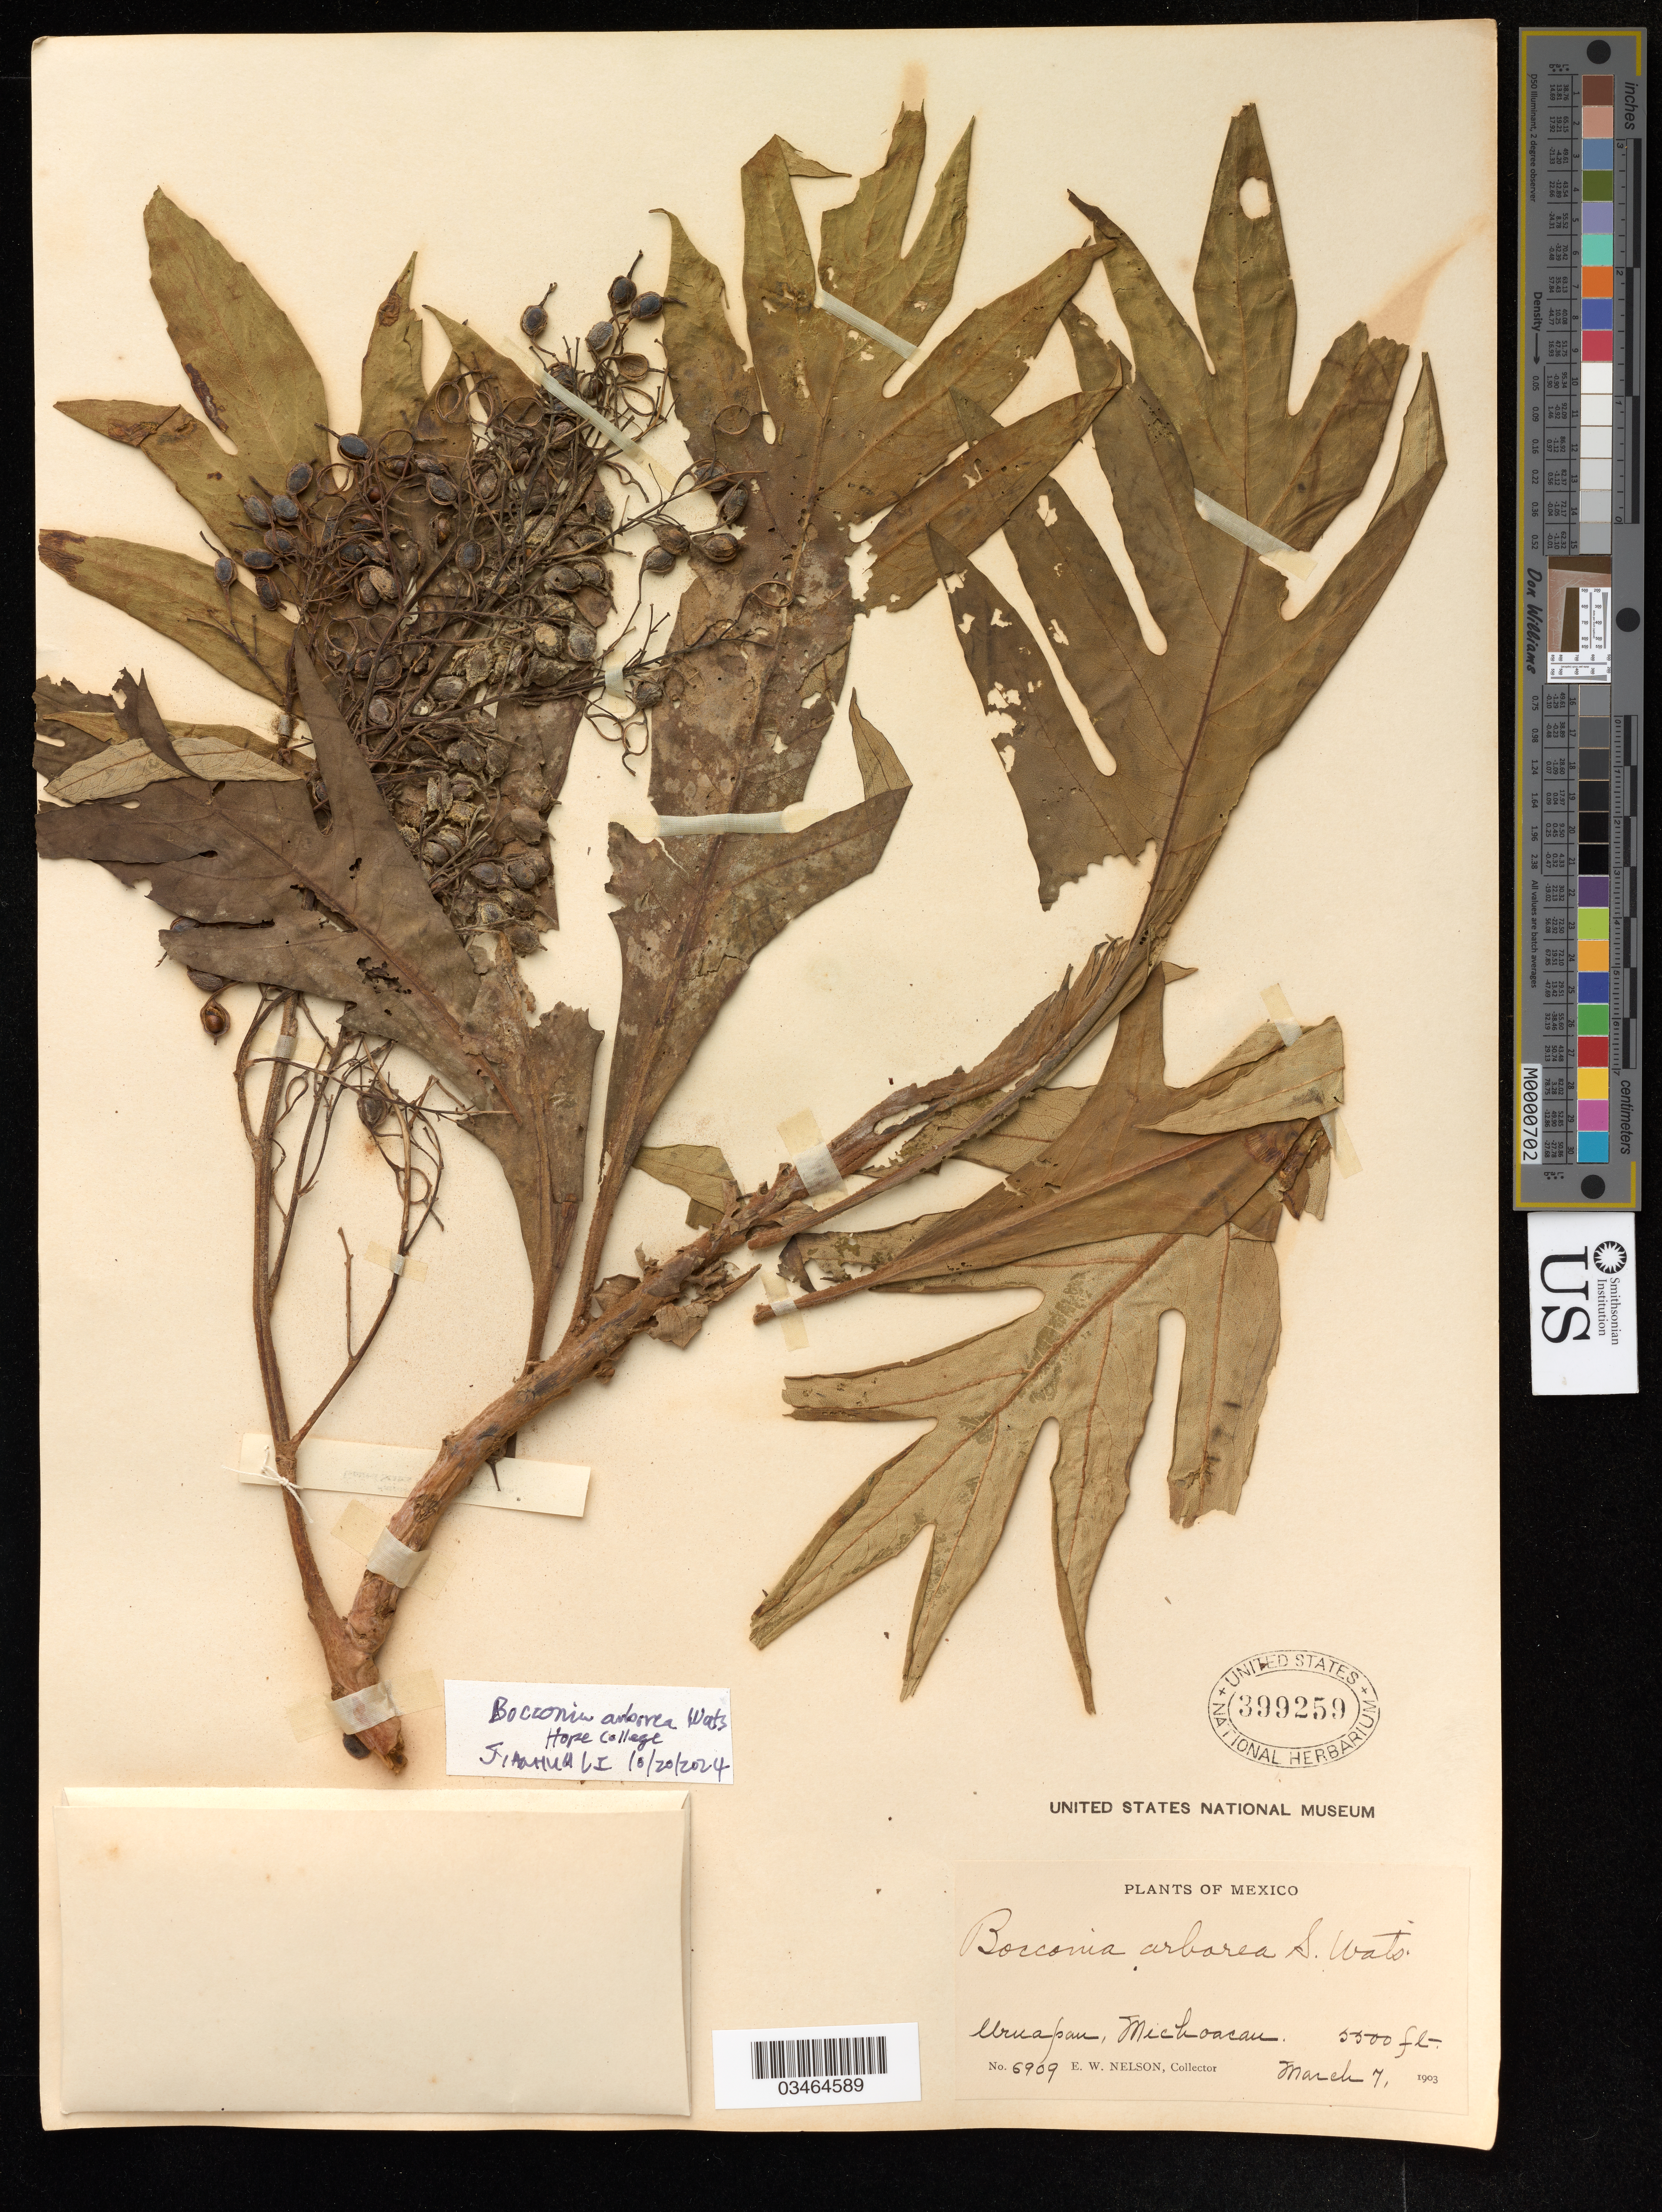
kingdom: Plantae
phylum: Tracheophyta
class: Magnoliopsida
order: Ranunculales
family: Papaveraceae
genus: Bocconia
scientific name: Bocconia arborea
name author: S. Watson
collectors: E. W. Nelson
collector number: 6909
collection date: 1903-03-07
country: Mexico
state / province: Michoacán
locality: Uruapan.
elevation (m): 1676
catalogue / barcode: US 399259